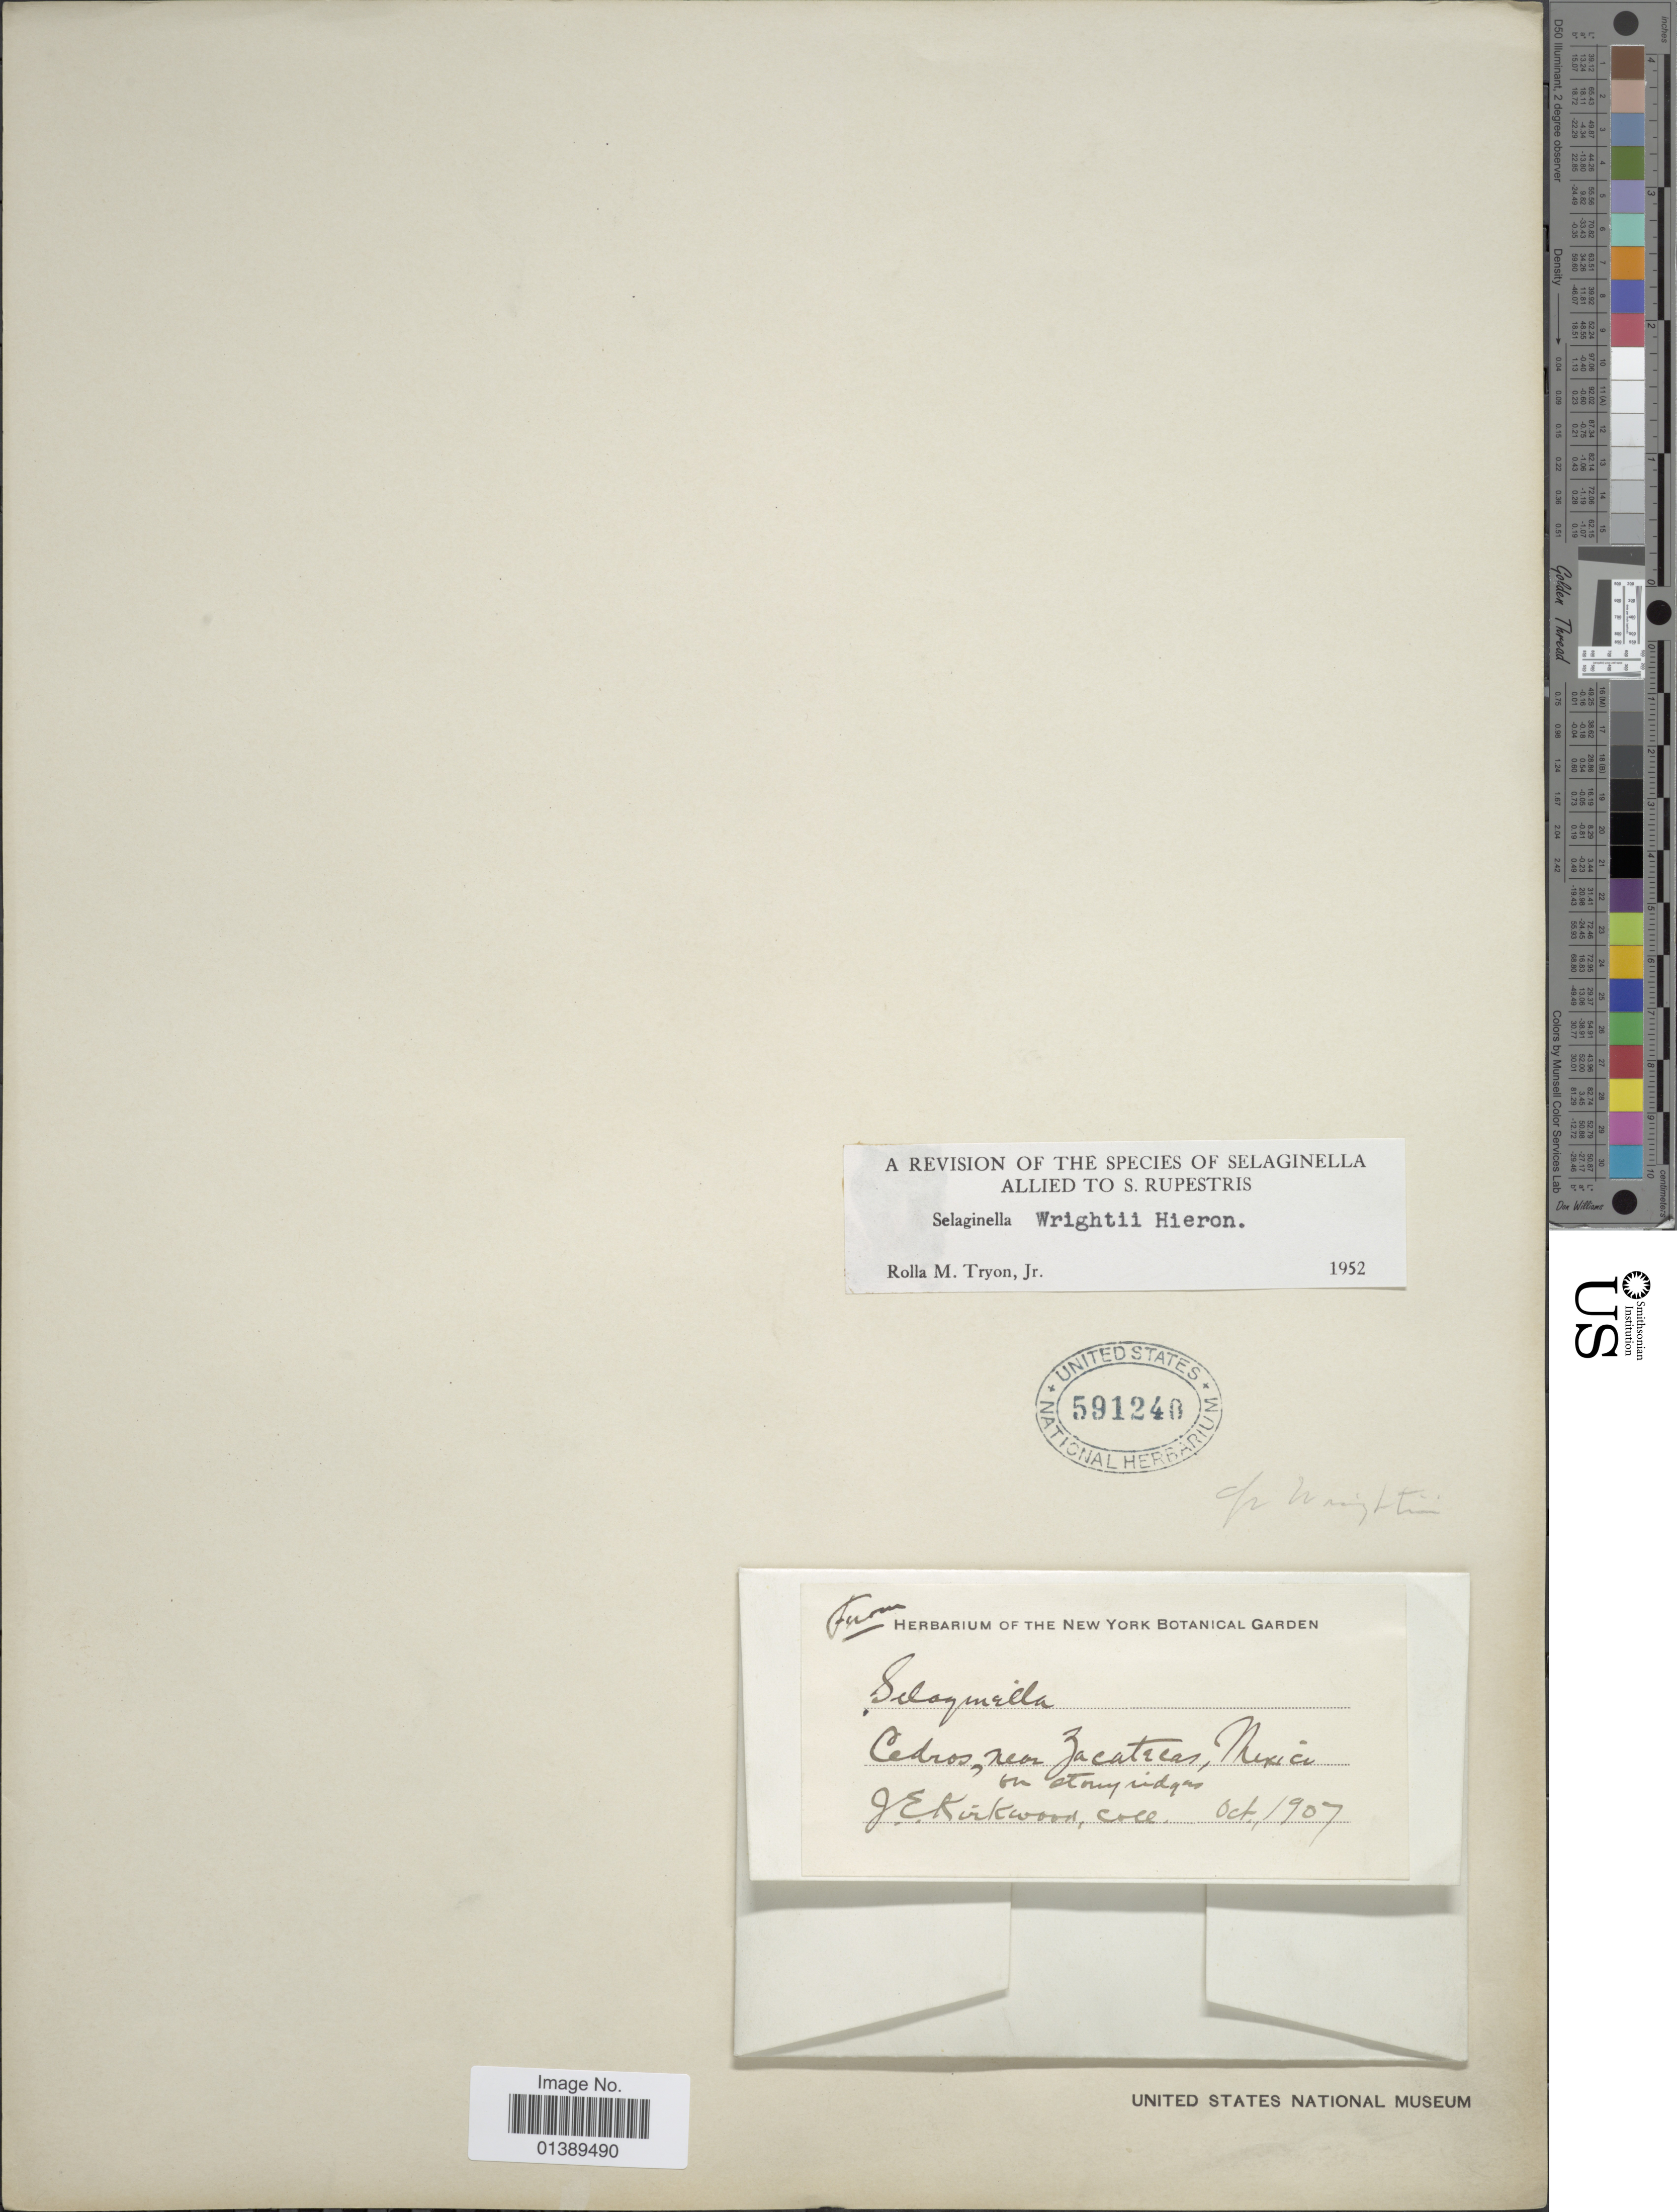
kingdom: Plantae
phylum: Tracheophyta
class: Lycopodiopsida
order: Selaginellales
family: Selaginellaceae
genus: Selaginella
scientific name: Selaginella wrightii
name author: Hieron.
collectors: J. Kirkwood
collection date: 1907-10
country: Mexico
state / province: Zacatecas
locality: Cedros, near Zacatecas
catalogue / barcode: US 591240